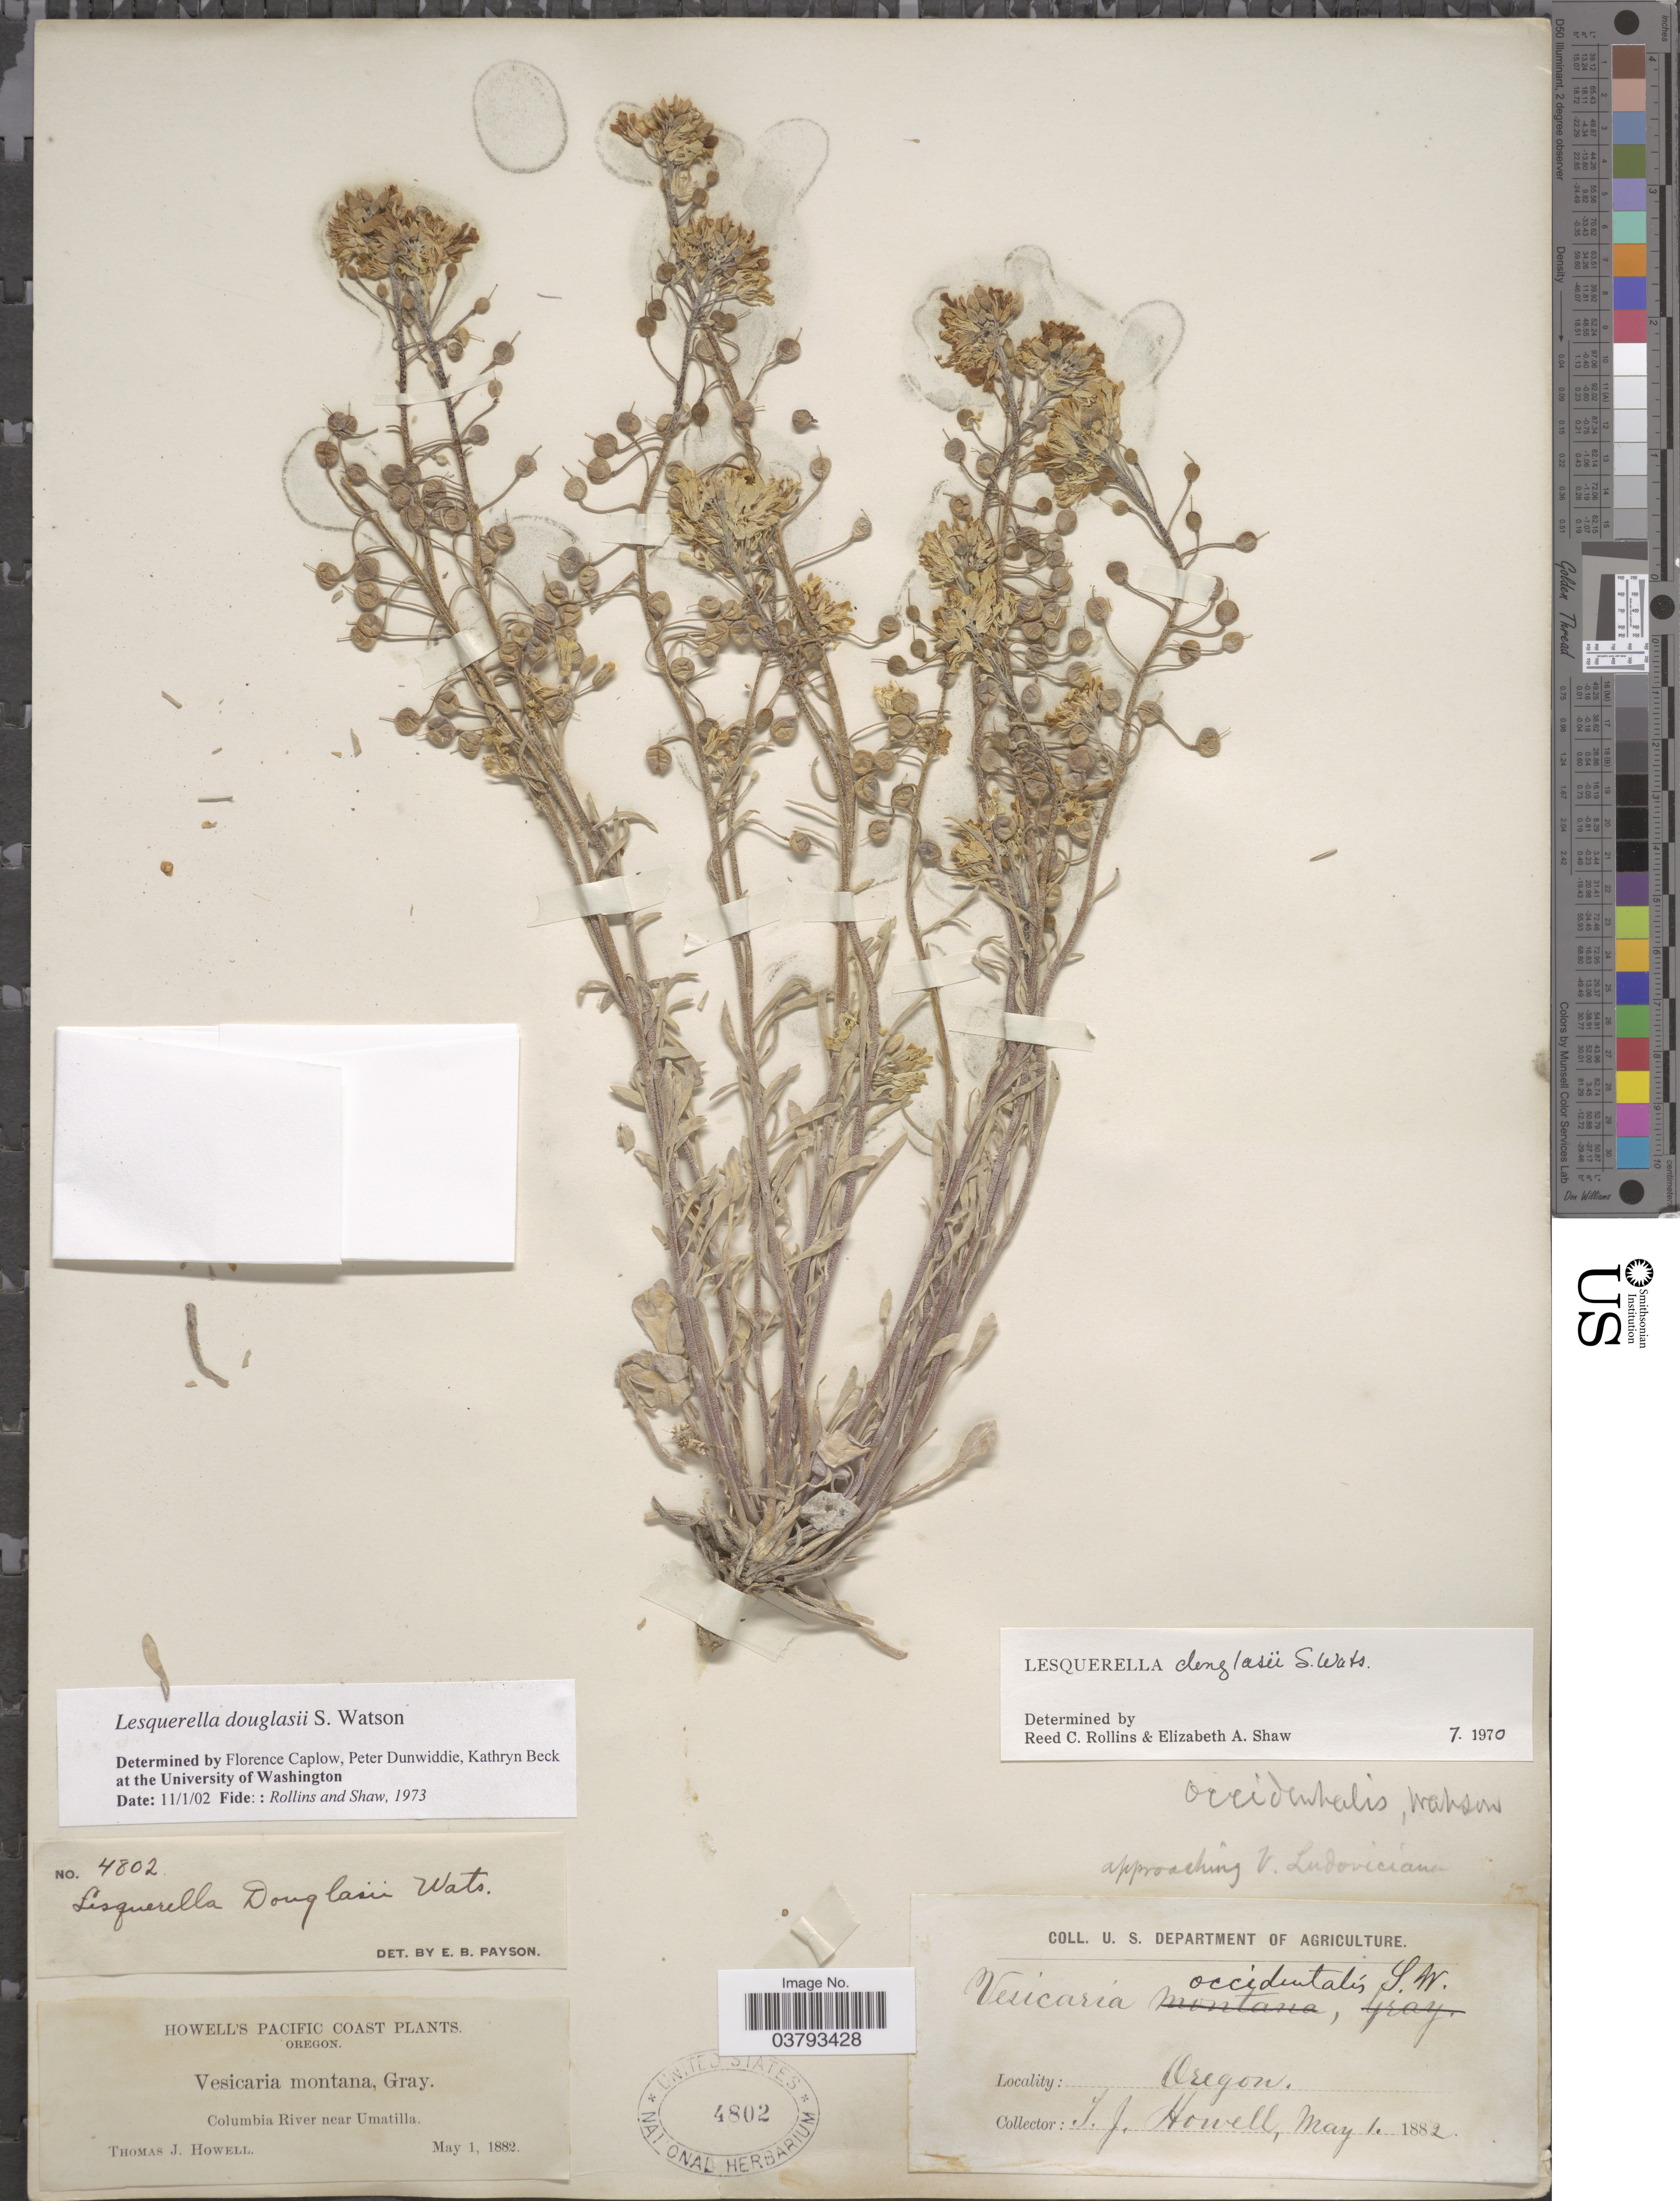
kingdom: Plantae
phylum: Tracheophyta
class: Magnoliopsida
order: Brassicales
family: Brassicaceae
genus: Lesquerella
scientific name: Lesquerella douglasii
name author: S. Watson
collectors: T. J. Howell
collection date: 1882-05-01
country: United States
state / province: Oregon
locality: Pacific Coast. Columbia River near Umatilla.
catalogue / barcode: US 4802